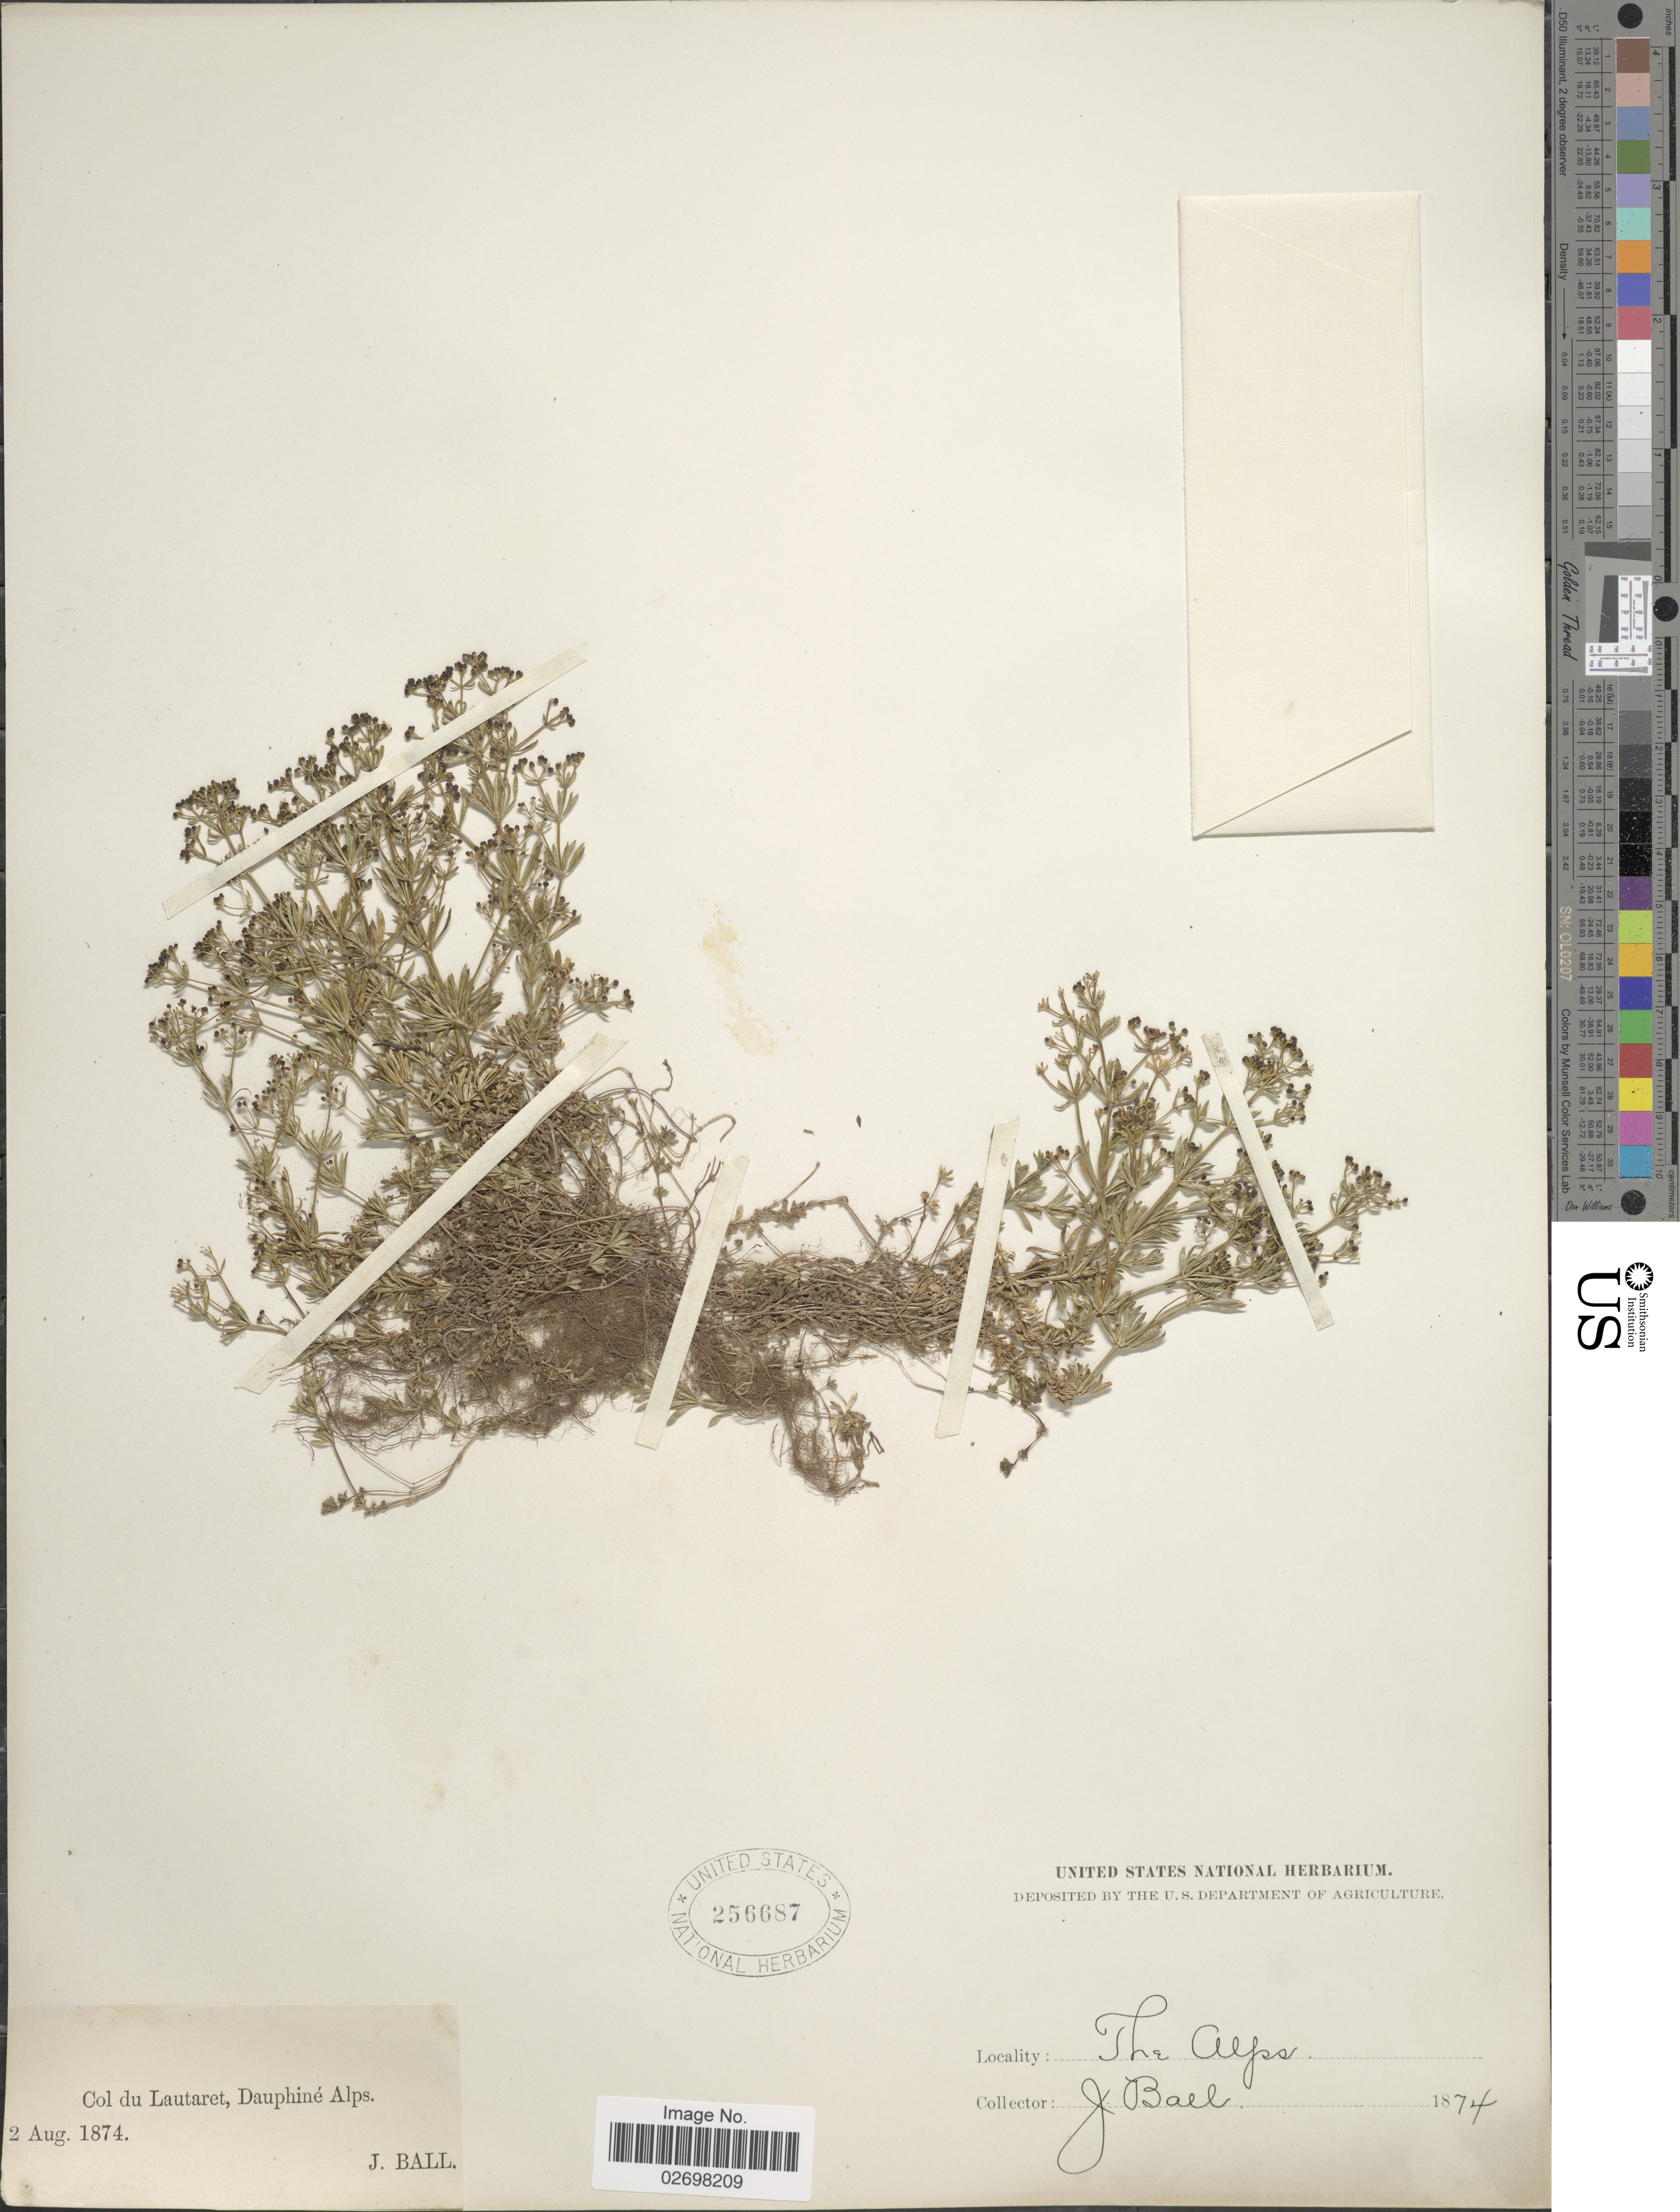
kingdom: Plantae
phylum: Tracheophyta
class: Magnoliopsida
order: Gentianales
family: Rubiaceae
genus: Galium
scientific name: Galium sp.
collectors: J. Ball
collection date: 1874-08-02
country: France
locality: Col du Lautaret, Dauphiné Alps, The Alps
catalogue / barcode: US 256687